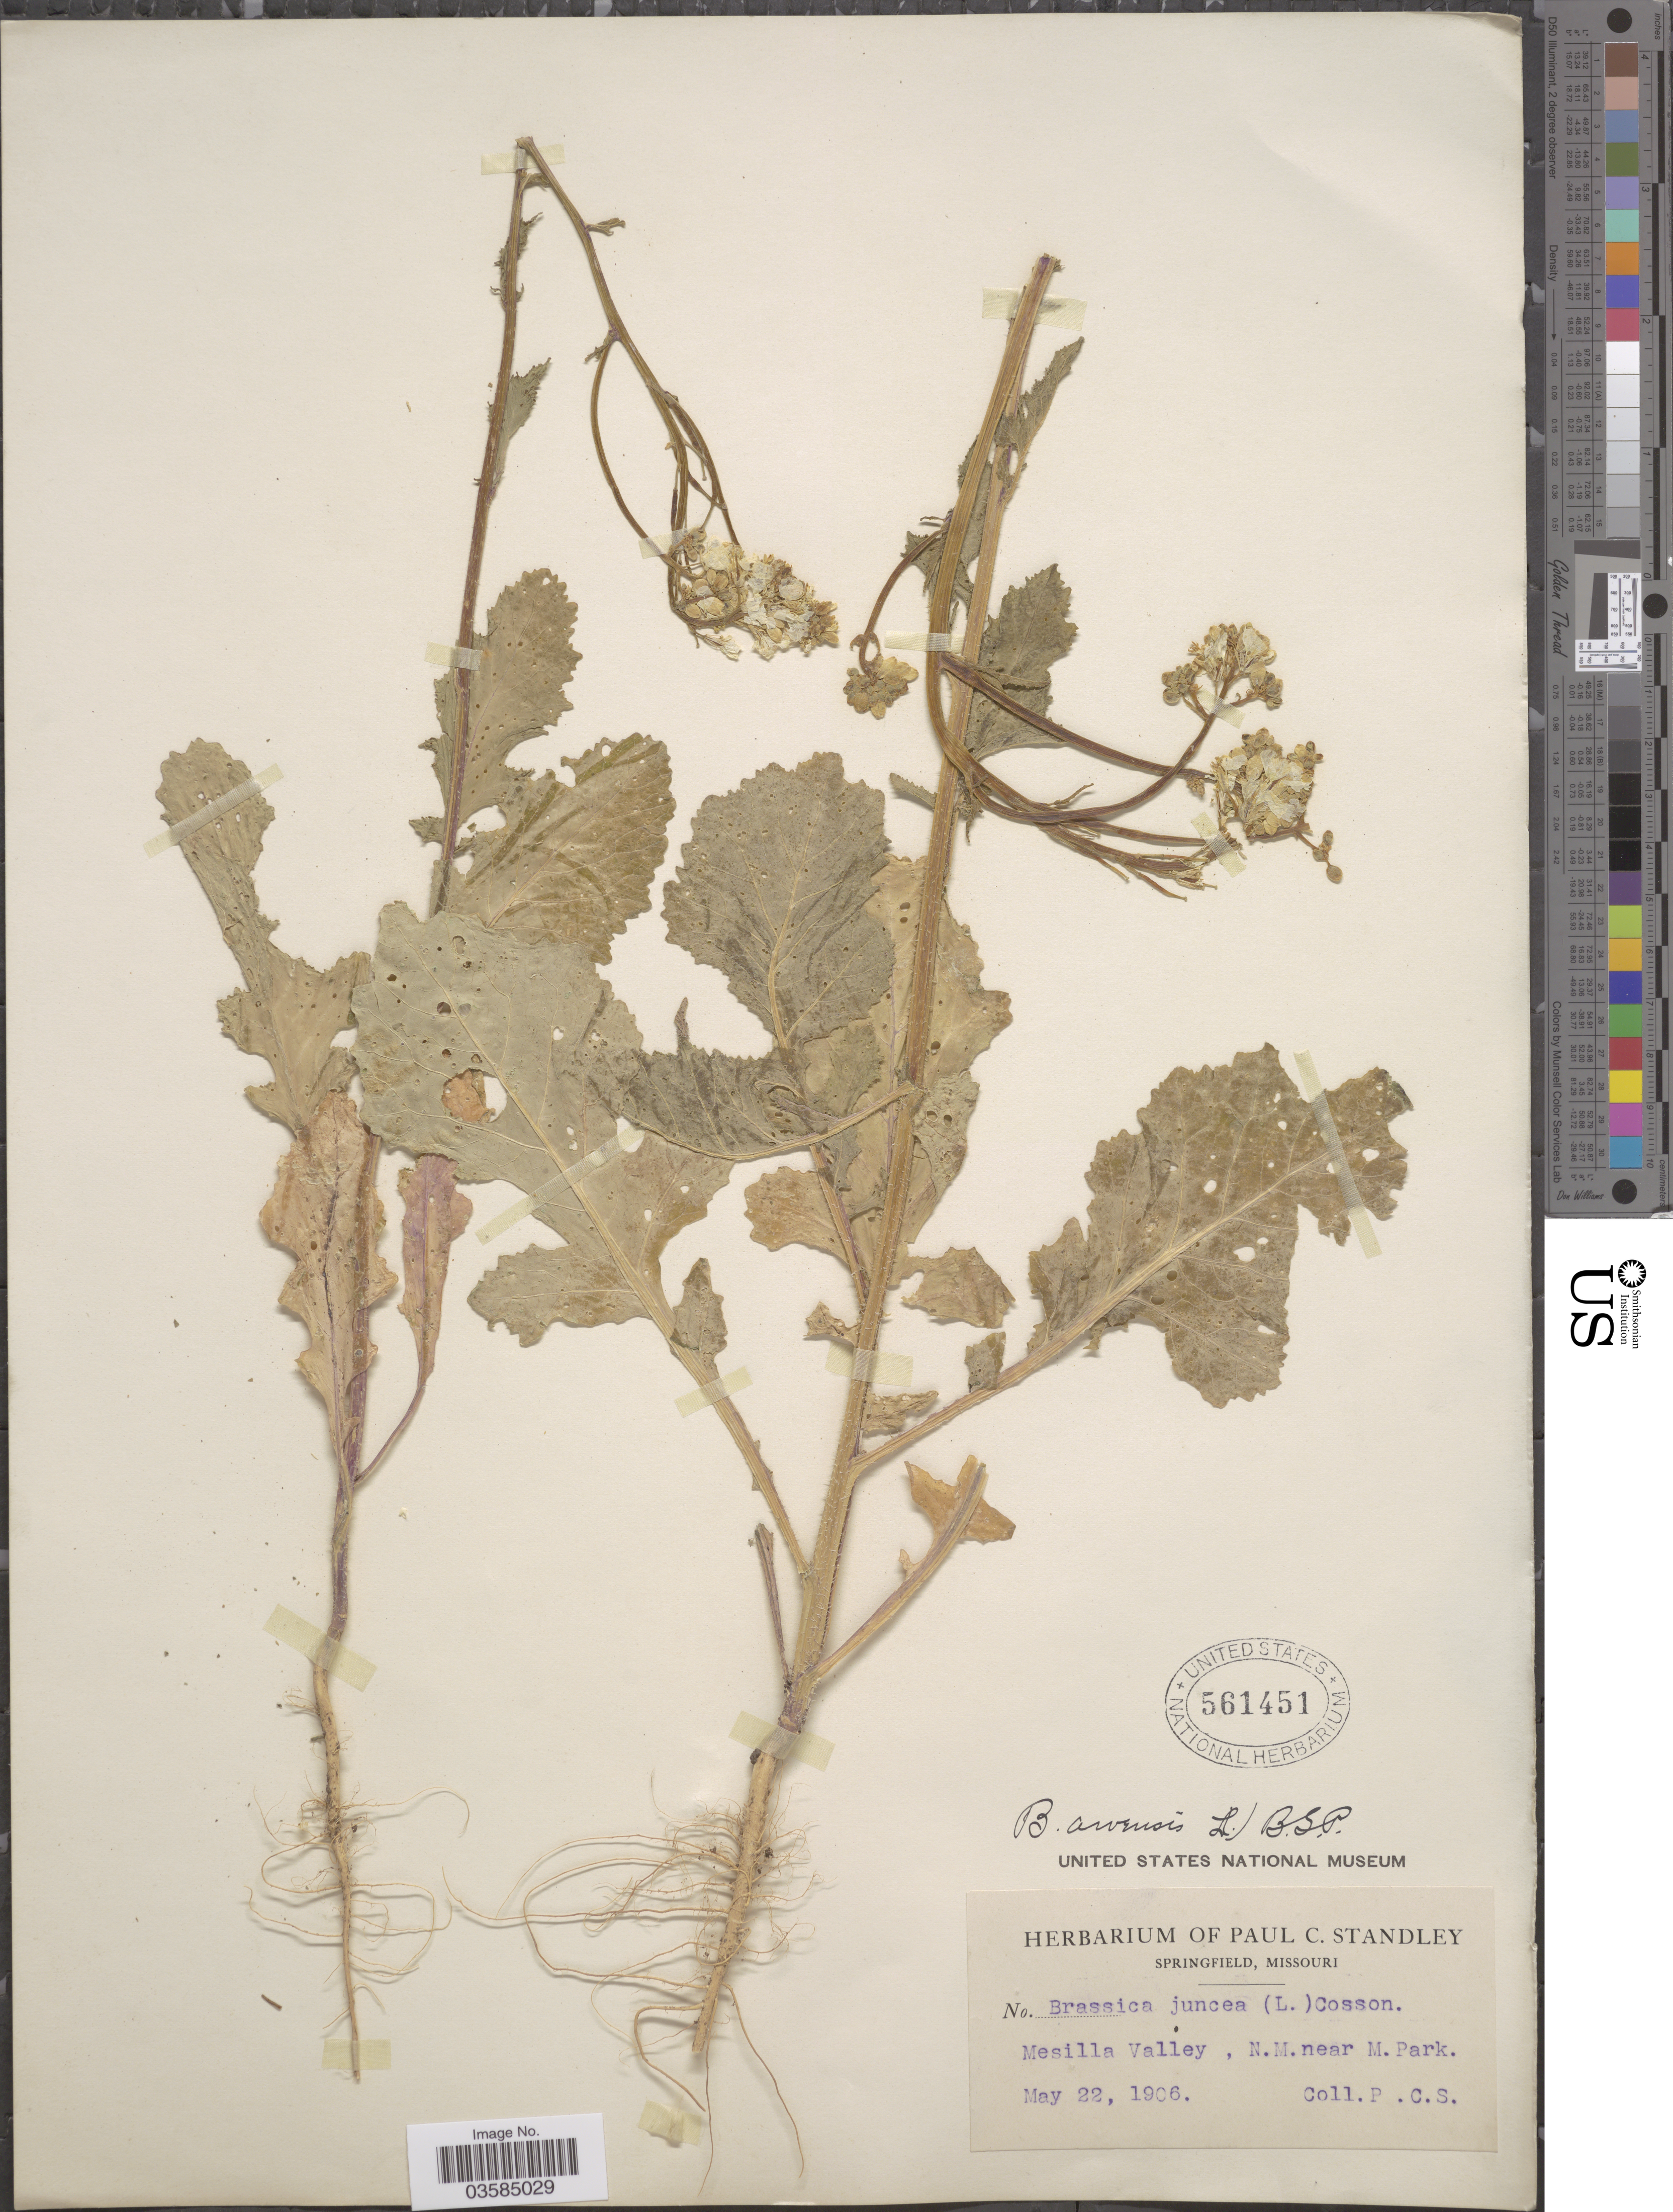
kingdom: Plantae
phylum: Tracheophyta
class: Magnoliopsida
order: Brassicales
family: Brassicaceae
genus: Brassica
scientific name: Brassica kaber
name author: (DC.) L.C. Wheeler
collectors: P. C. Standley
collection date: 1906-05-22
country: United States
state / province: Missouri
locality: Mesilla Valley, N.M. near M. Park.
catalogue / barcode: US 561451